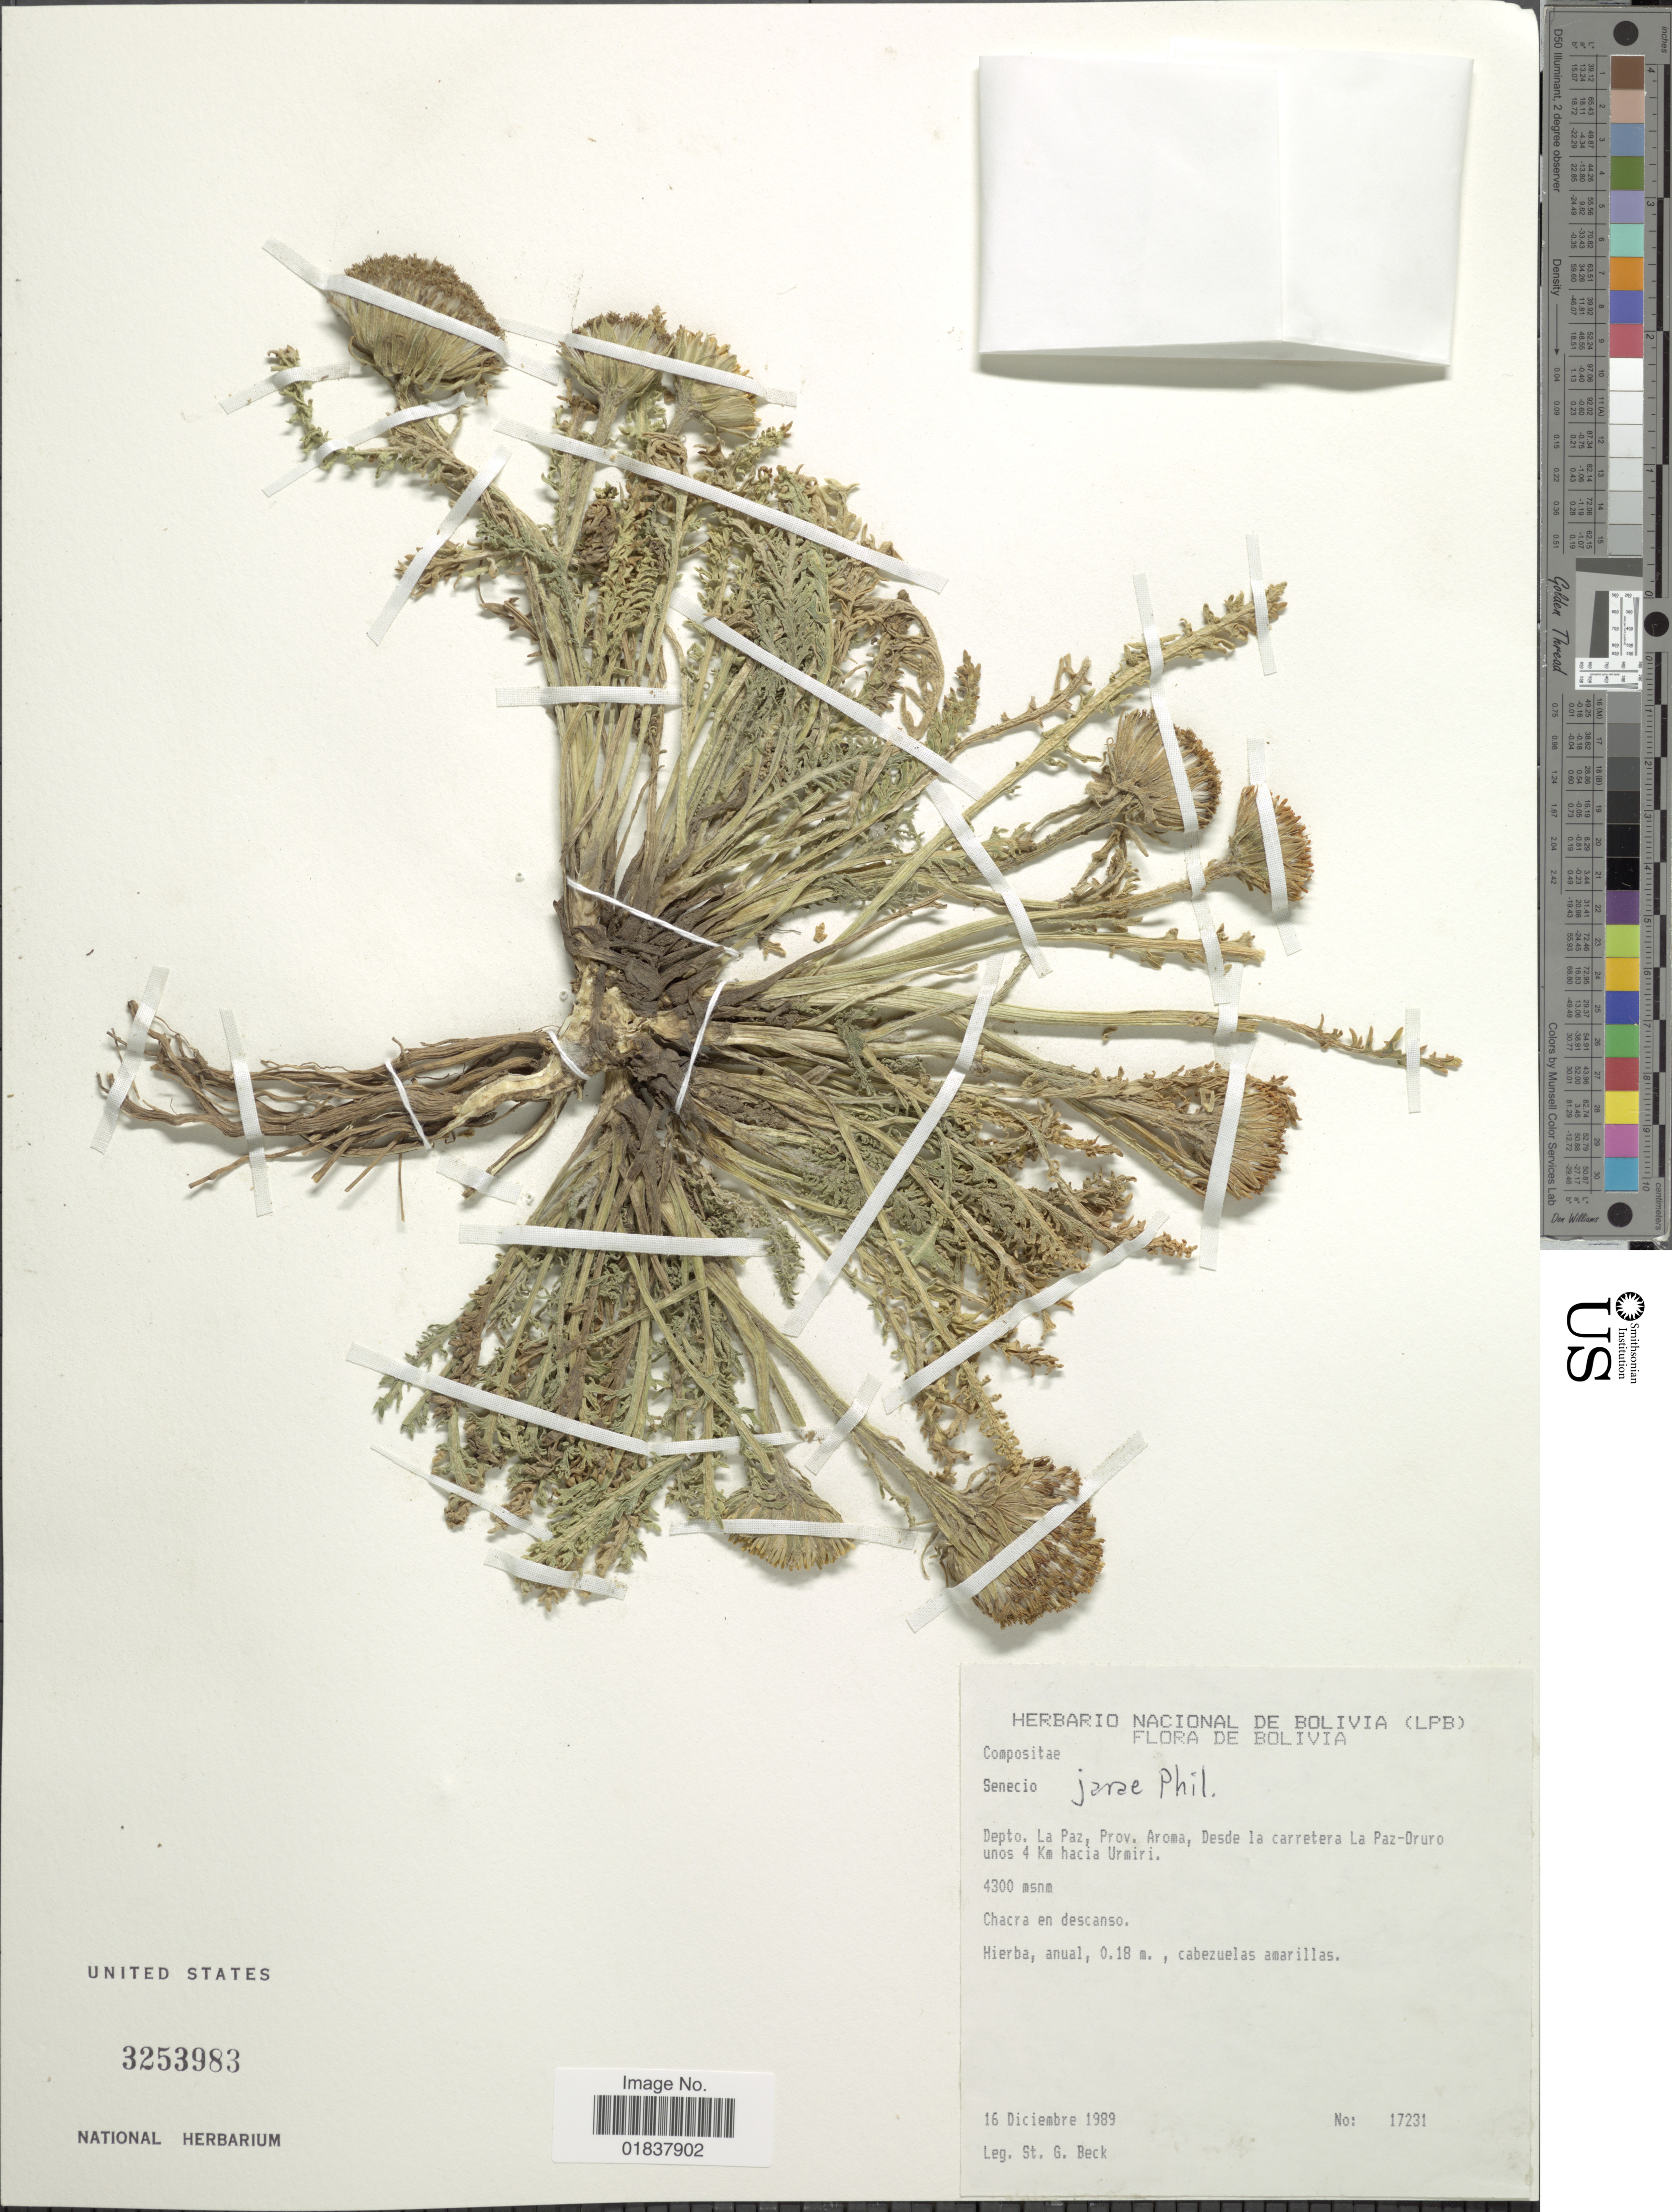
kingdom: Plantae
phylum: Tracheophyta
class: Magnoliopsida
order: Asterales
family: Asteraceae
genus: Senecio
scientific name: Senecio jarae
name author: Phil.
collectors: S. G. Beck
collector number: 17231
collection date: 1989-12-16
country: Bolivia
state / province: La Paz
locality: Prov. Aroma, desde la carretera La Paz-Oruro unos 4 km hacia Urmiri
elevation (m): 4300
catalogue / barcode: US 3253983